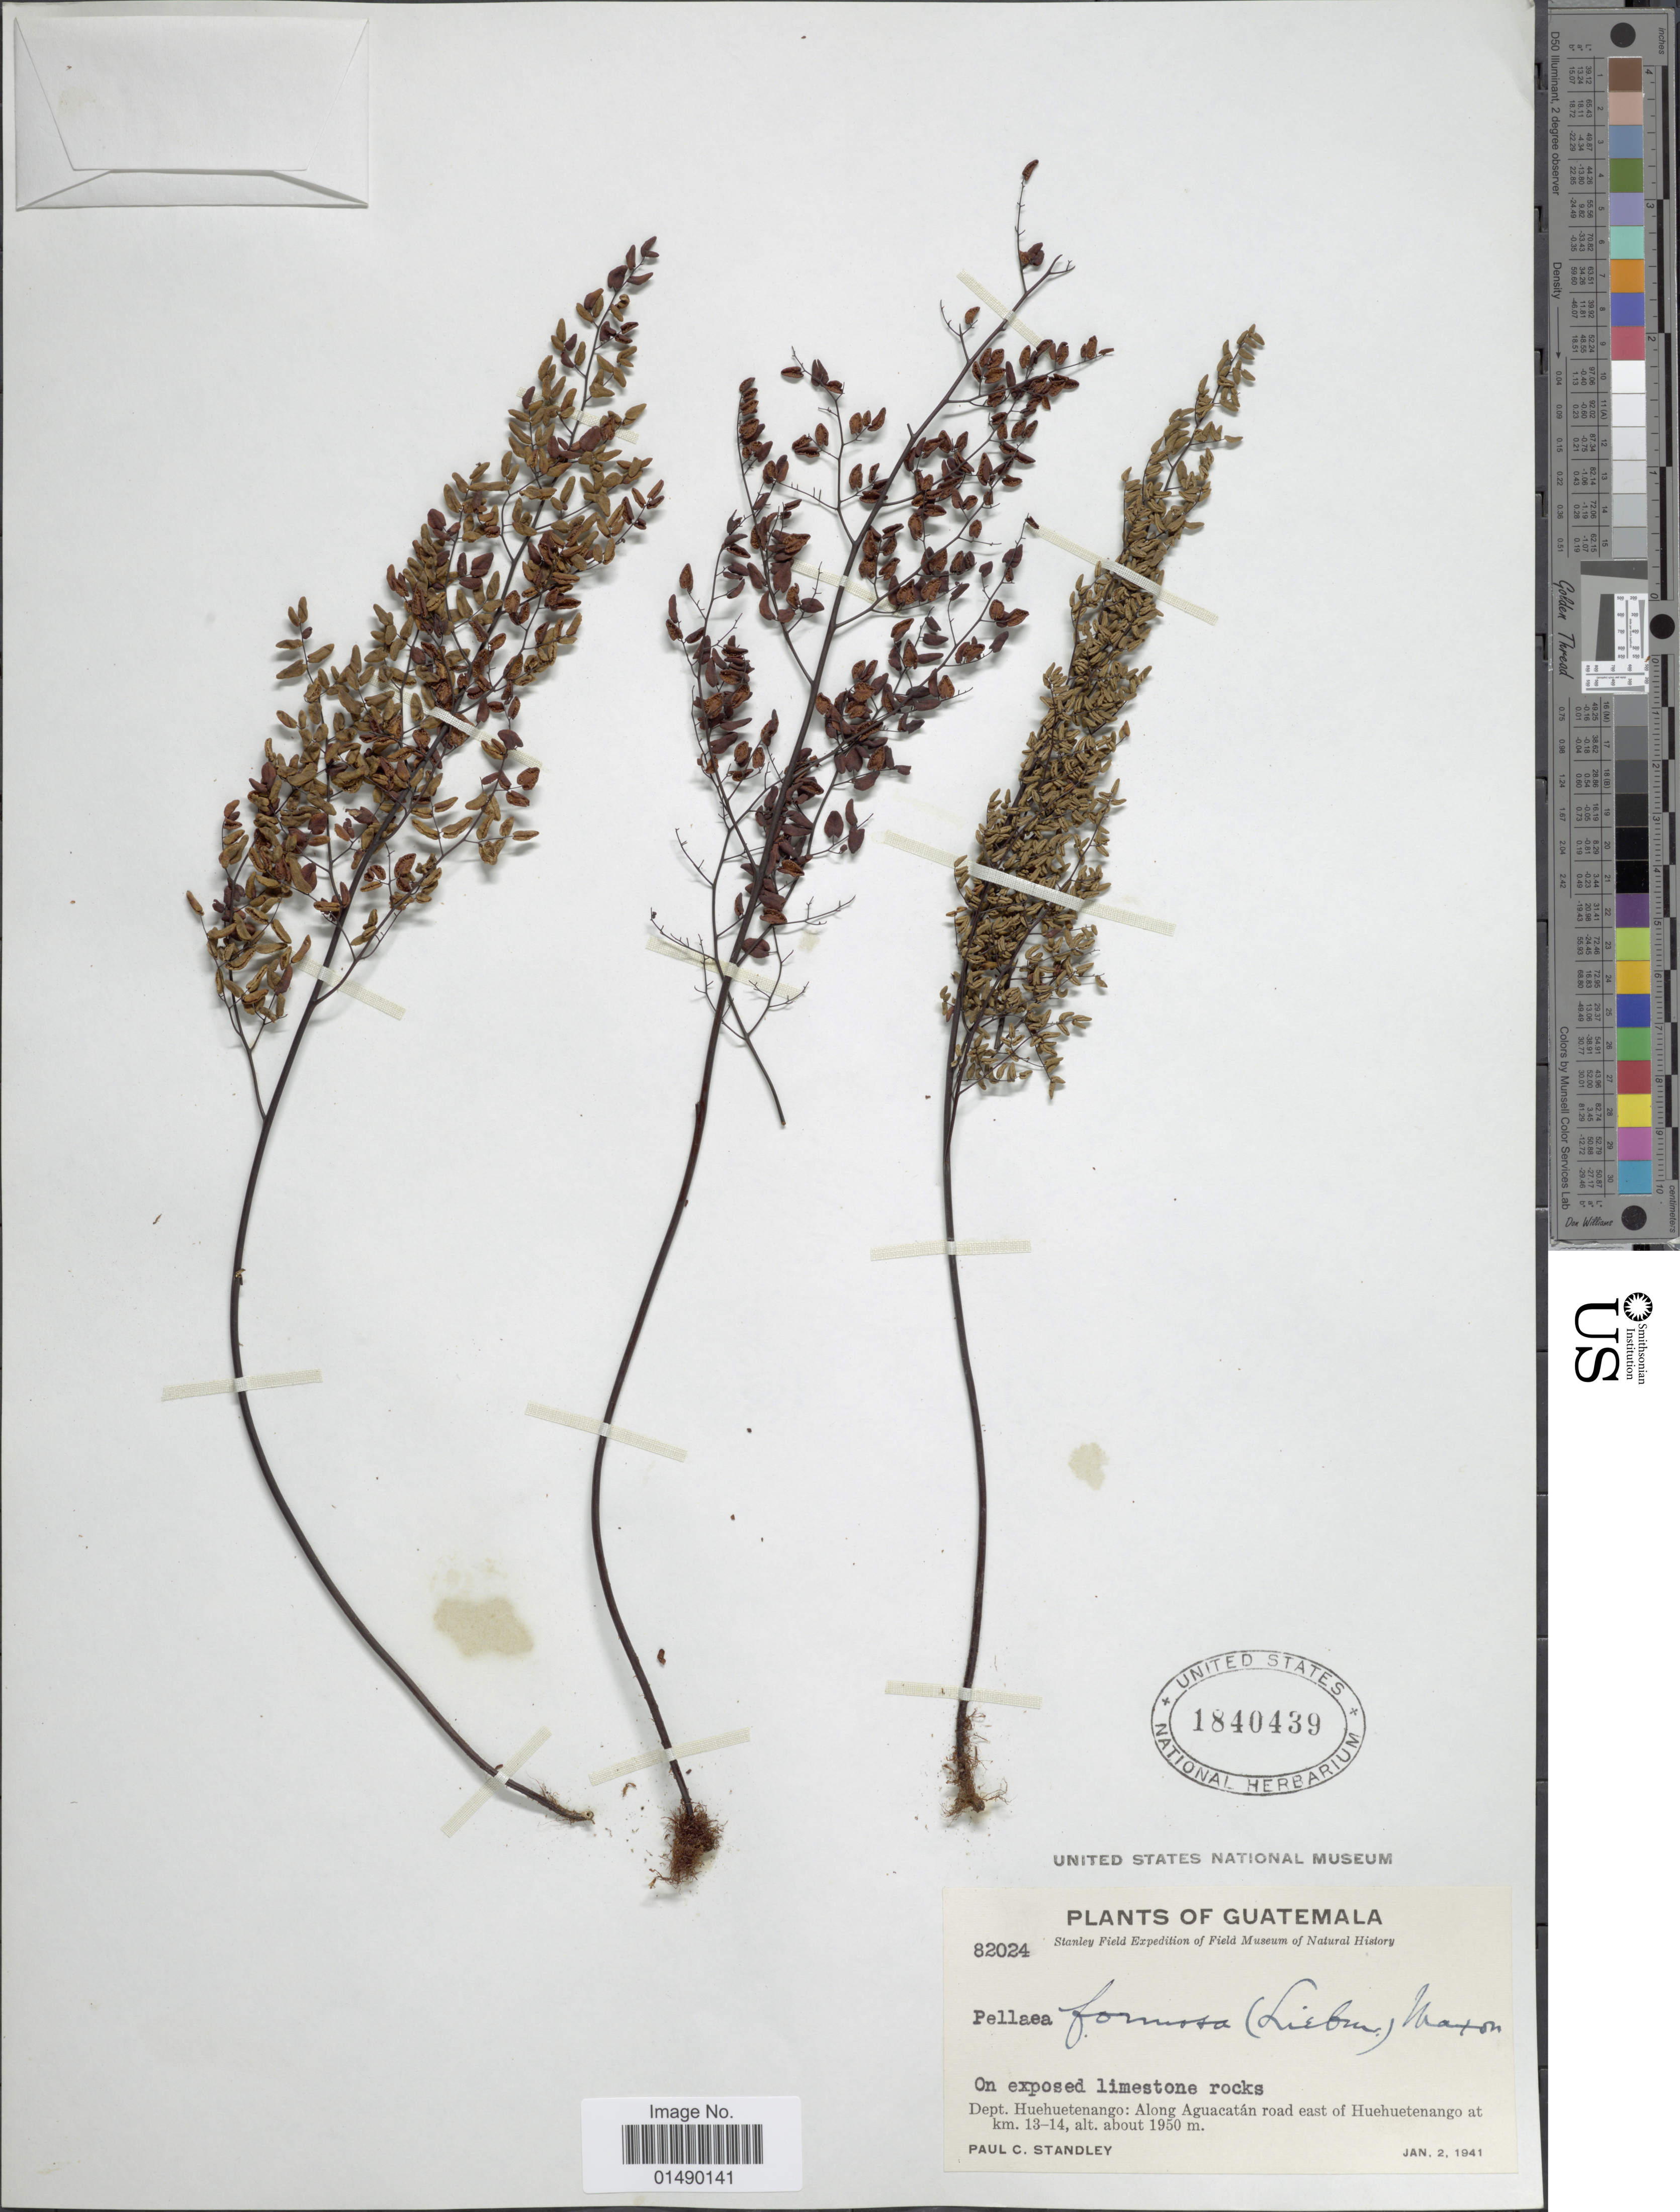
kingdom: Plantae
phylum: Tracheophyta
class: Polypodiopsida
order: Polypodiales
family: Pteridaceae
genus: Argyrochosma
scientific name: Argyrochosma formosa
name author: (Liebm.) Windham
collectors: P. C. Standley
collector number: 82024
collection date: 1941-01-02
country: Guatemala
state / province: Huehuetenango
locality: Guatemala, Dept. Huehuetenango: along Aguacatan road east of Huehuetenango at km. 13-14.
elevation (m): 1950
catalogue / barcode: US 1840439